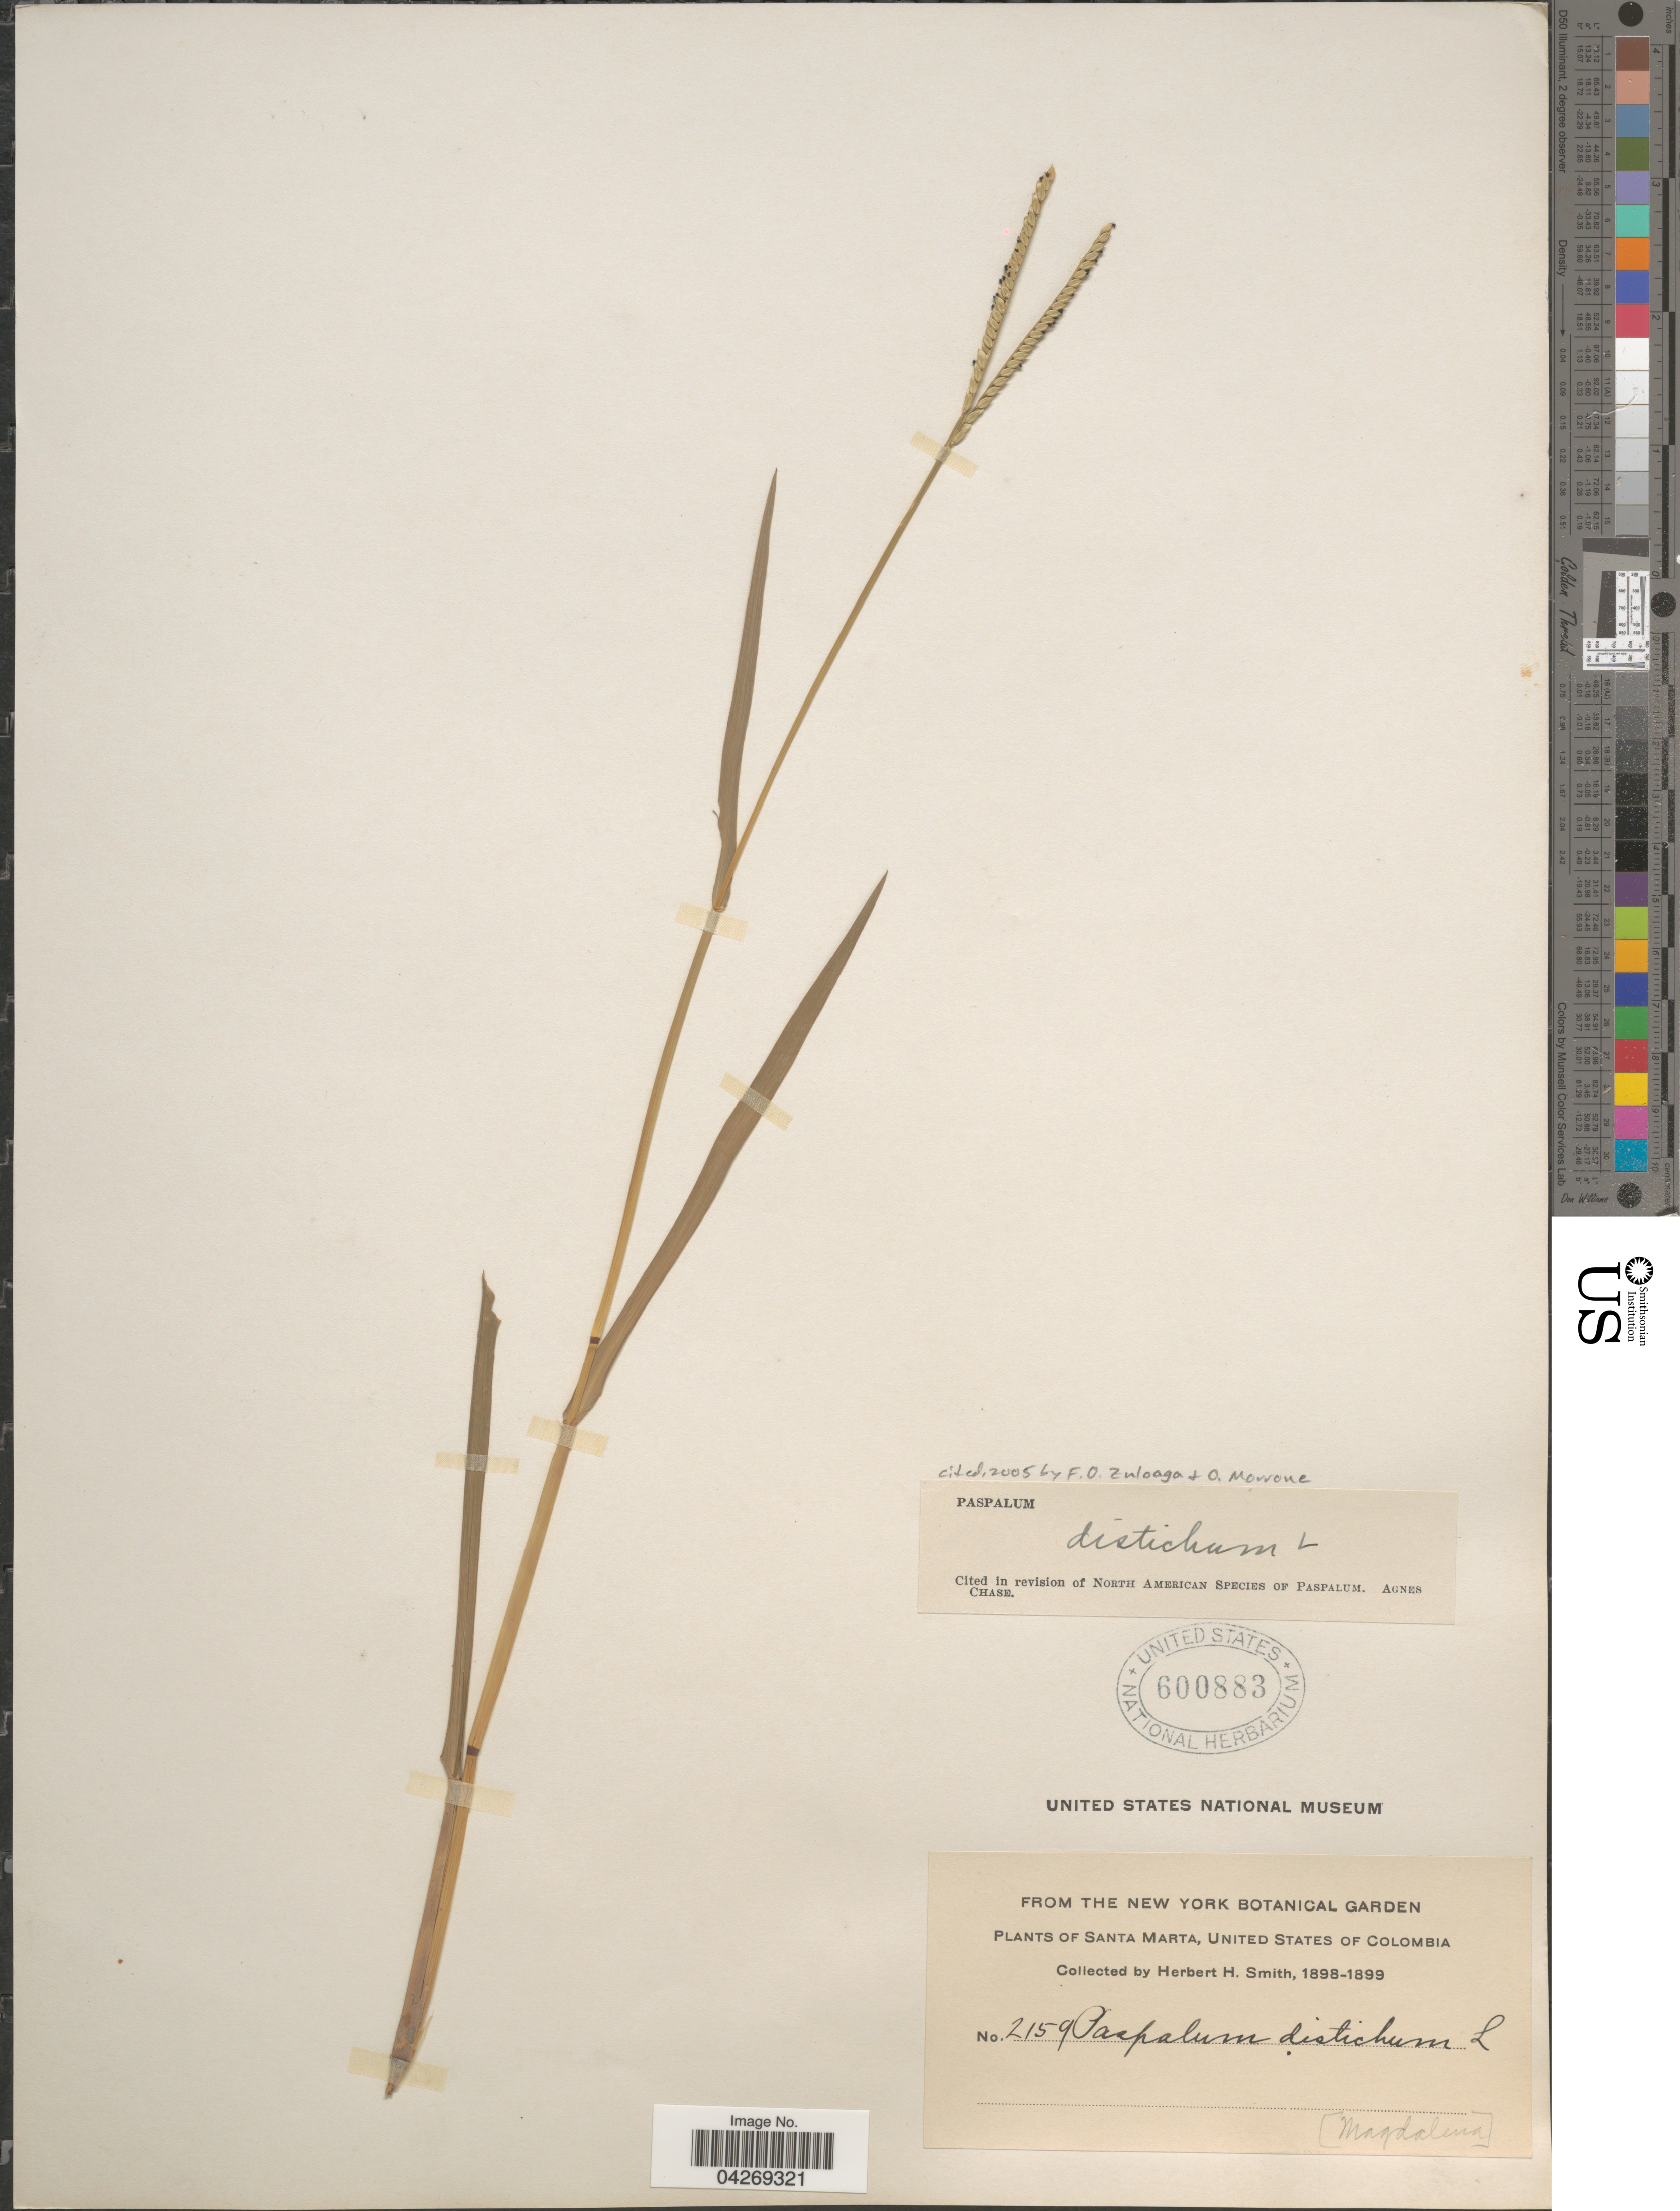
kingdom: Plantae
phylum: Tracheophyta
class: Liliopsida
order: Poales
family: Poaceae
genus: Paspalum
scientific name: Paspalum distichum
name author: L.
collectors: Herbert H. Smith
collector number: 2159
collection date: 1898/1899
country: Colombia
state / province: Magdalena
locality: Santa Marta, United States of Colombia.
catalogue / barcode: US 600883